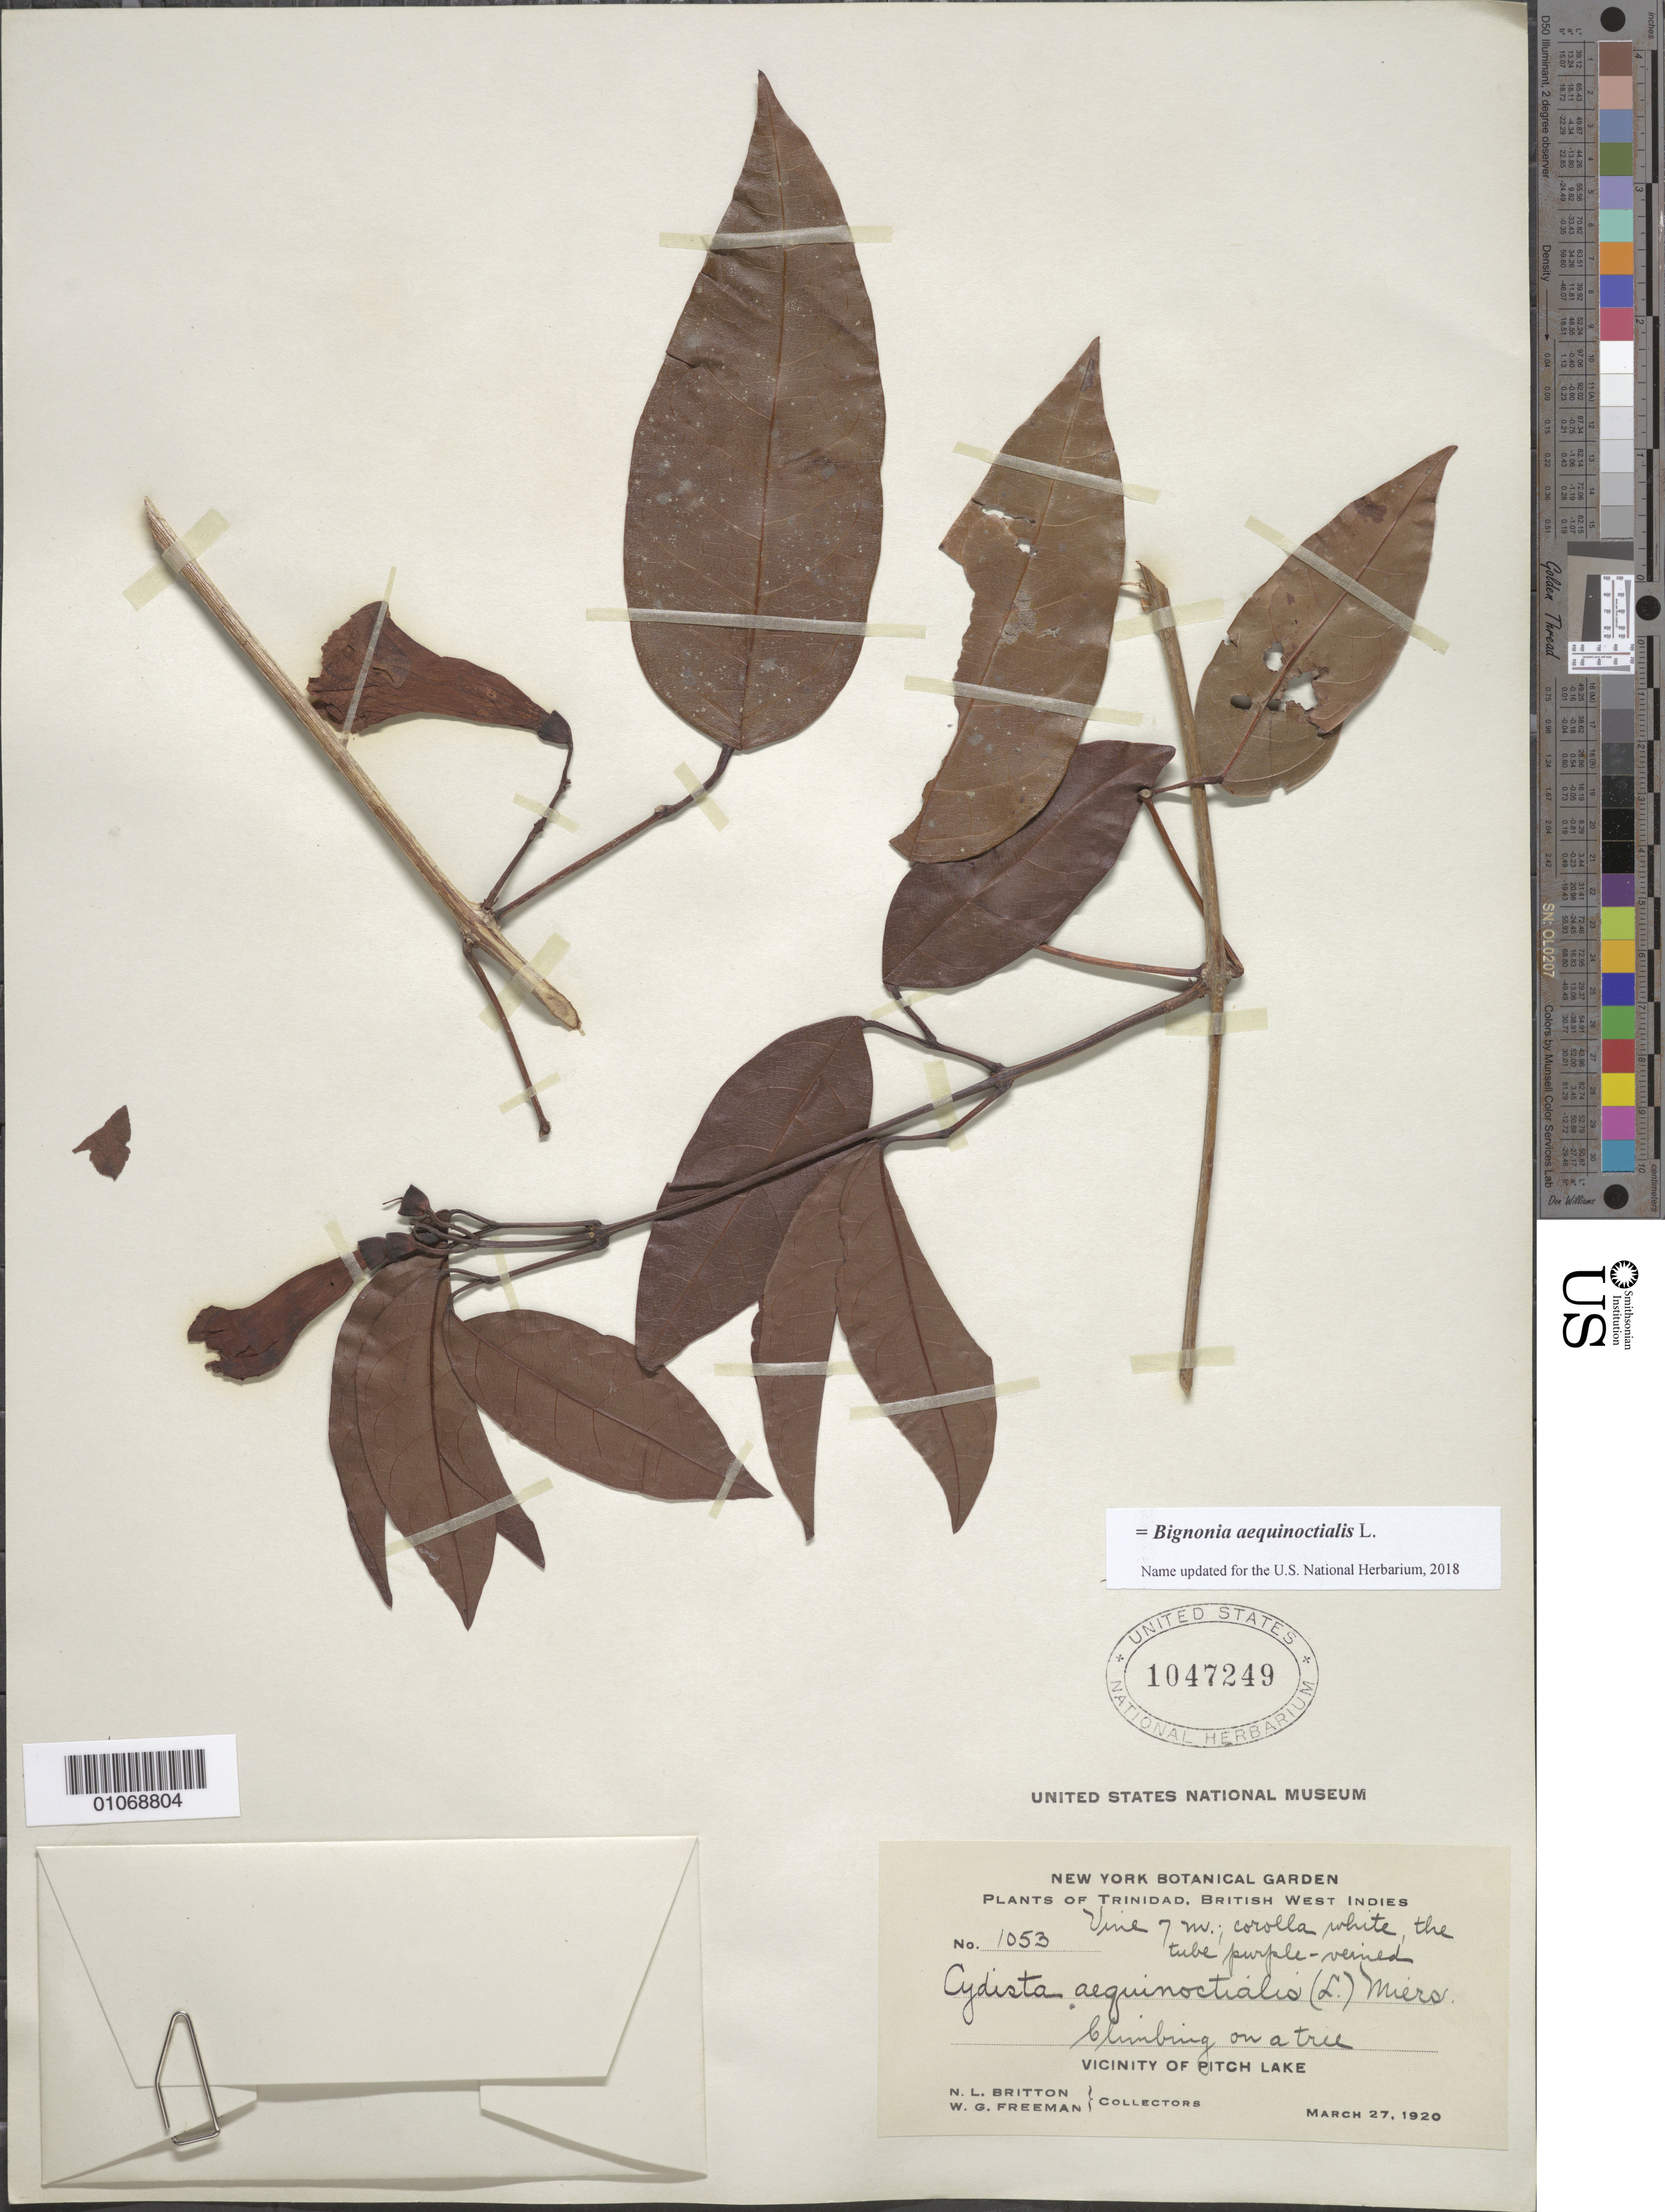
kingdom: Plantae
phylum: Tracheophyta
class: Magnoliopsida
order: Lamiales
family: Bignoniaceae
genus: Bignonia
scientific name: Bignonia aequinoctialis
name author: L.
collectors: N. Britton & W. Freeman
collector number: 1053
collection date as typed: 27 Mar 1920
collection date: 1920-03-27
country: Trinidad and Tobago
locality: Vicinity of Pitch Lake.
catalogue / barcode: US 1047249